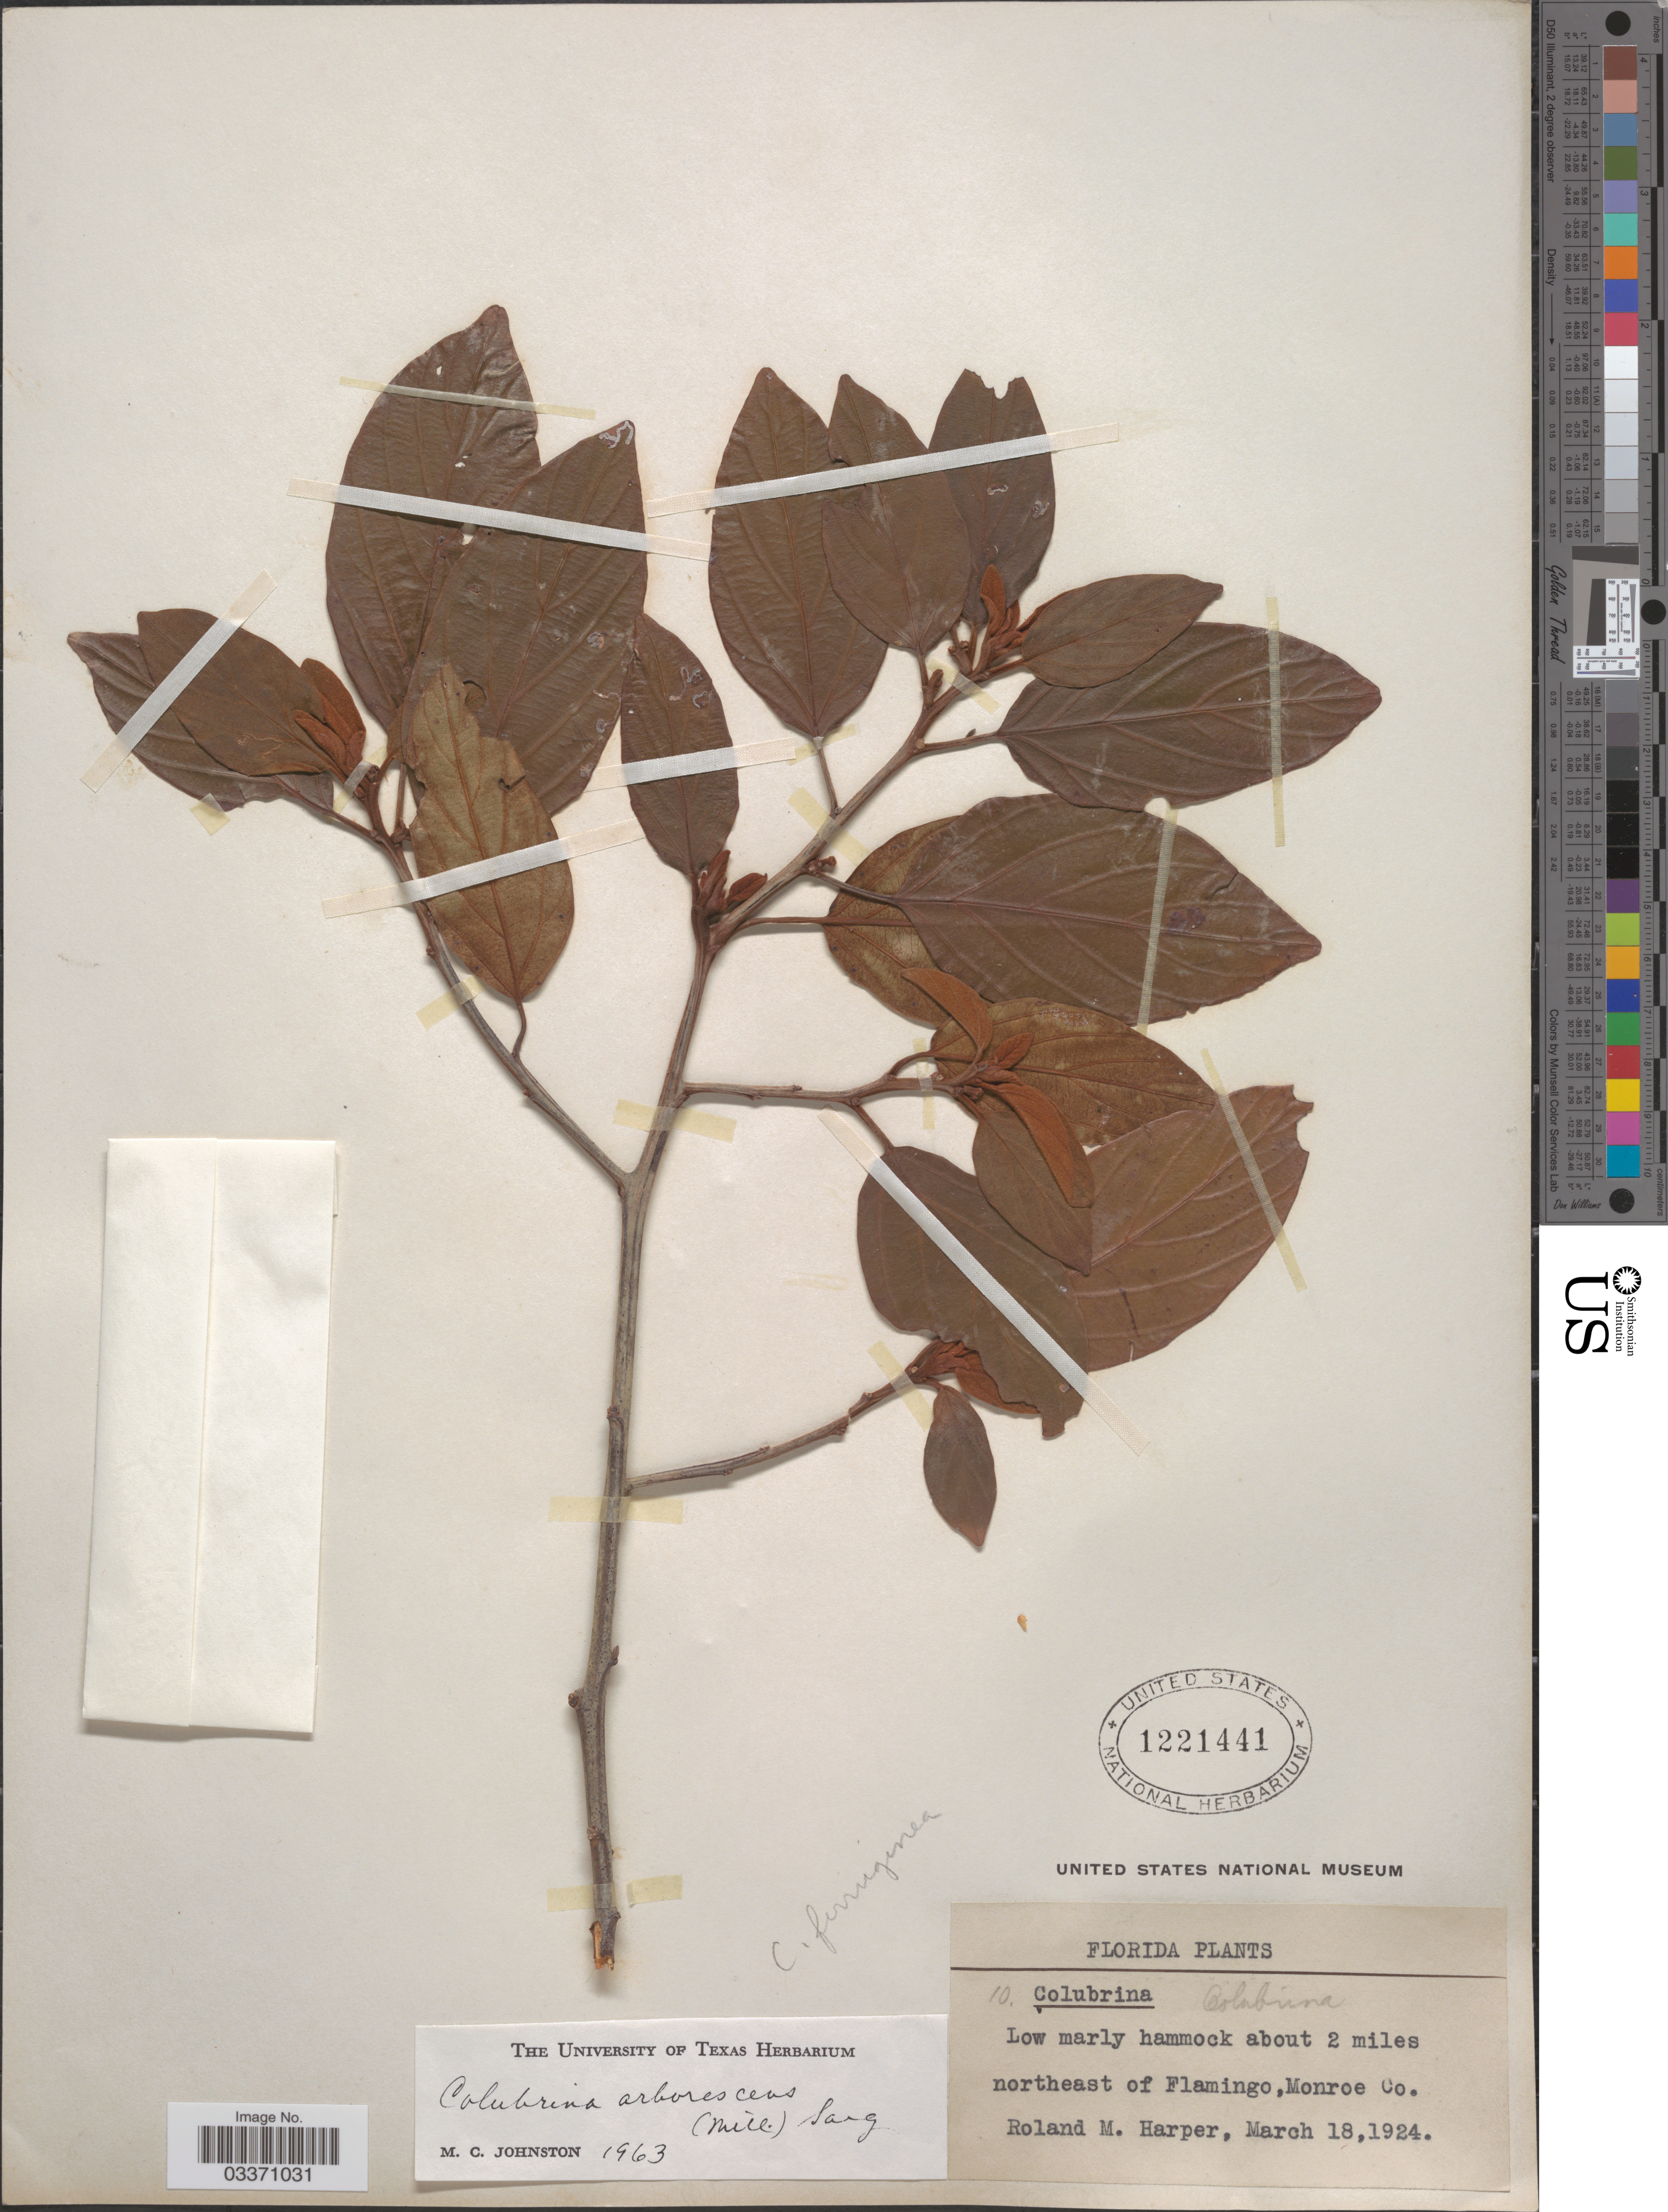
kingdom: Plantae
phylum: Tracheophyta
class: Magnoliopsida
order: Rosales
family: Rhamnaceae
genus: Colubrina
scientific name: Colubrina arborescens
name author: (Mill.) Sarg.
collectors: R. M. Harper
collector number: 10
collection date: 1924-03-18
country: United States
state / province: Florida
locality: Low marly hammock about 2 miles northeast of Flamingo, Monroe Co.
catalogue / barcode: US 1221441